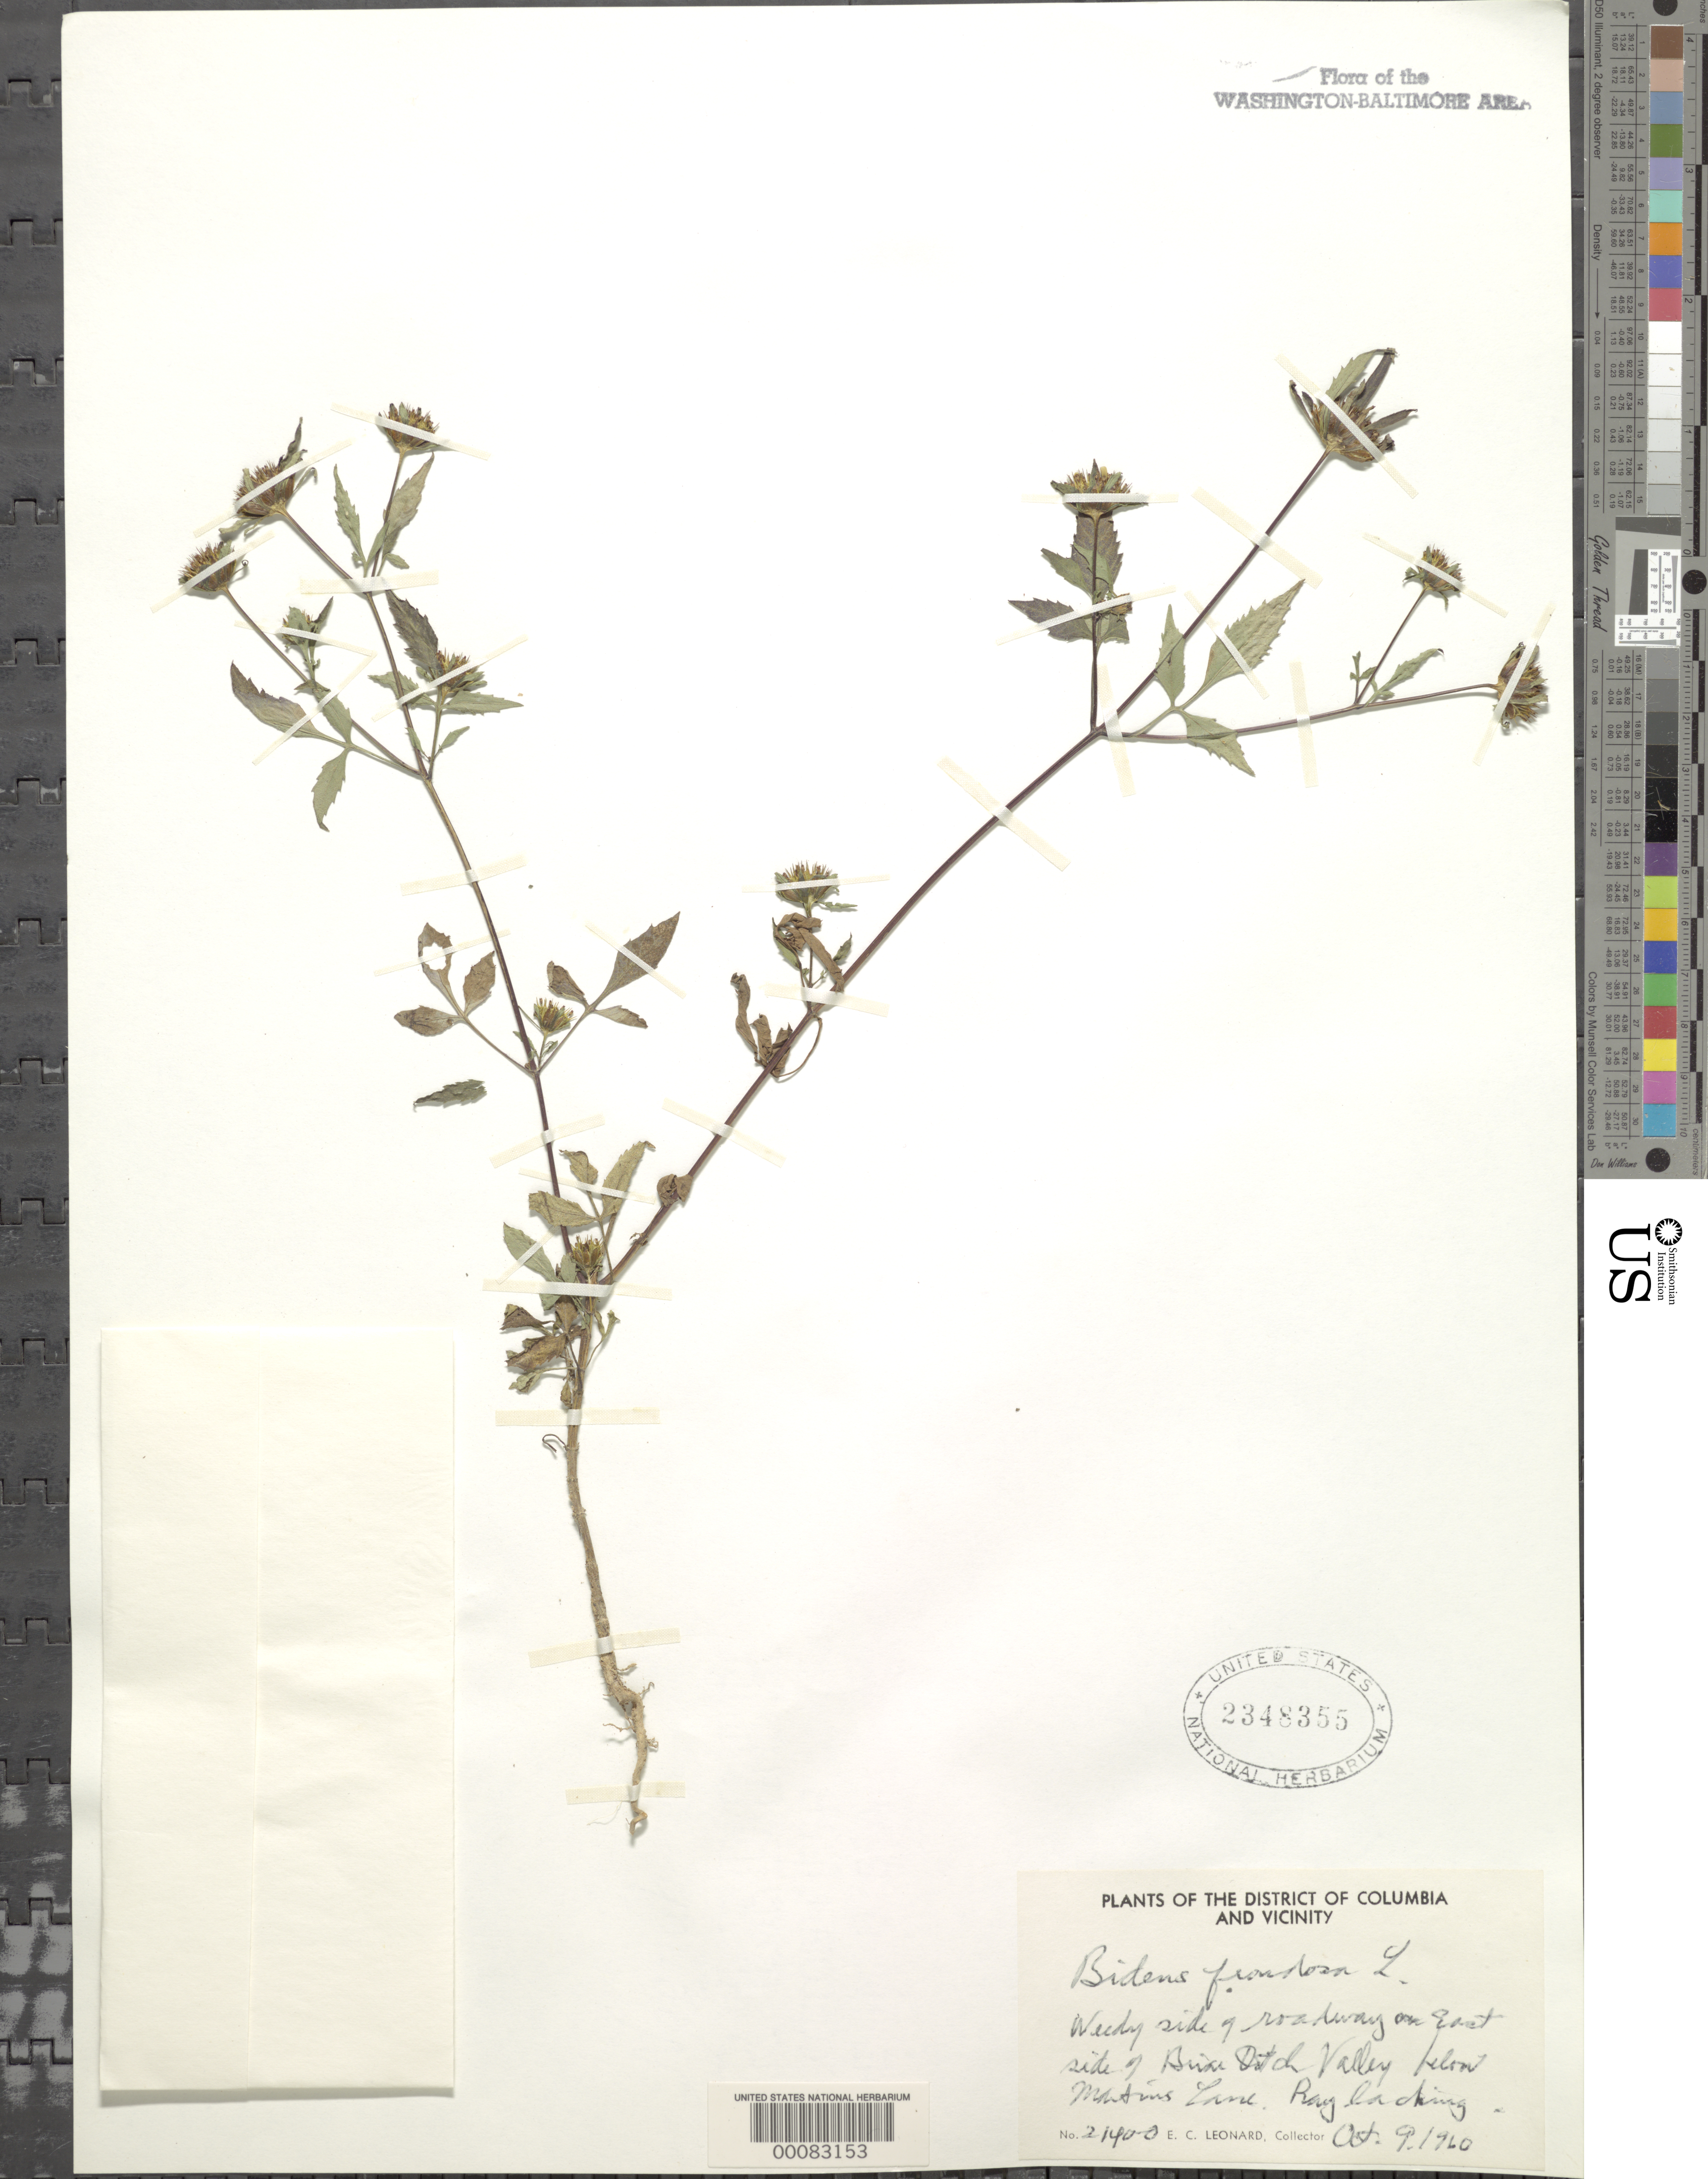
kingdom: Plantae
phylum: Tracheophyta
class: Magnoliopsida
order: Asterales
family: Asteraceae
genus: Bidens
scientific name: Bidens frondosa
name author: L.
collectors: E. C. Leonard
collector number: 21400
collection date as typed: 09 Oct 1960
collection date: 1960-10-09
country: United States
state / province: Maryland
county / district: Prince George's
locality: Briar Ditch Valley below Martins Lane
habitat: Cleared roadway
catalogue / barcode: US 2348355